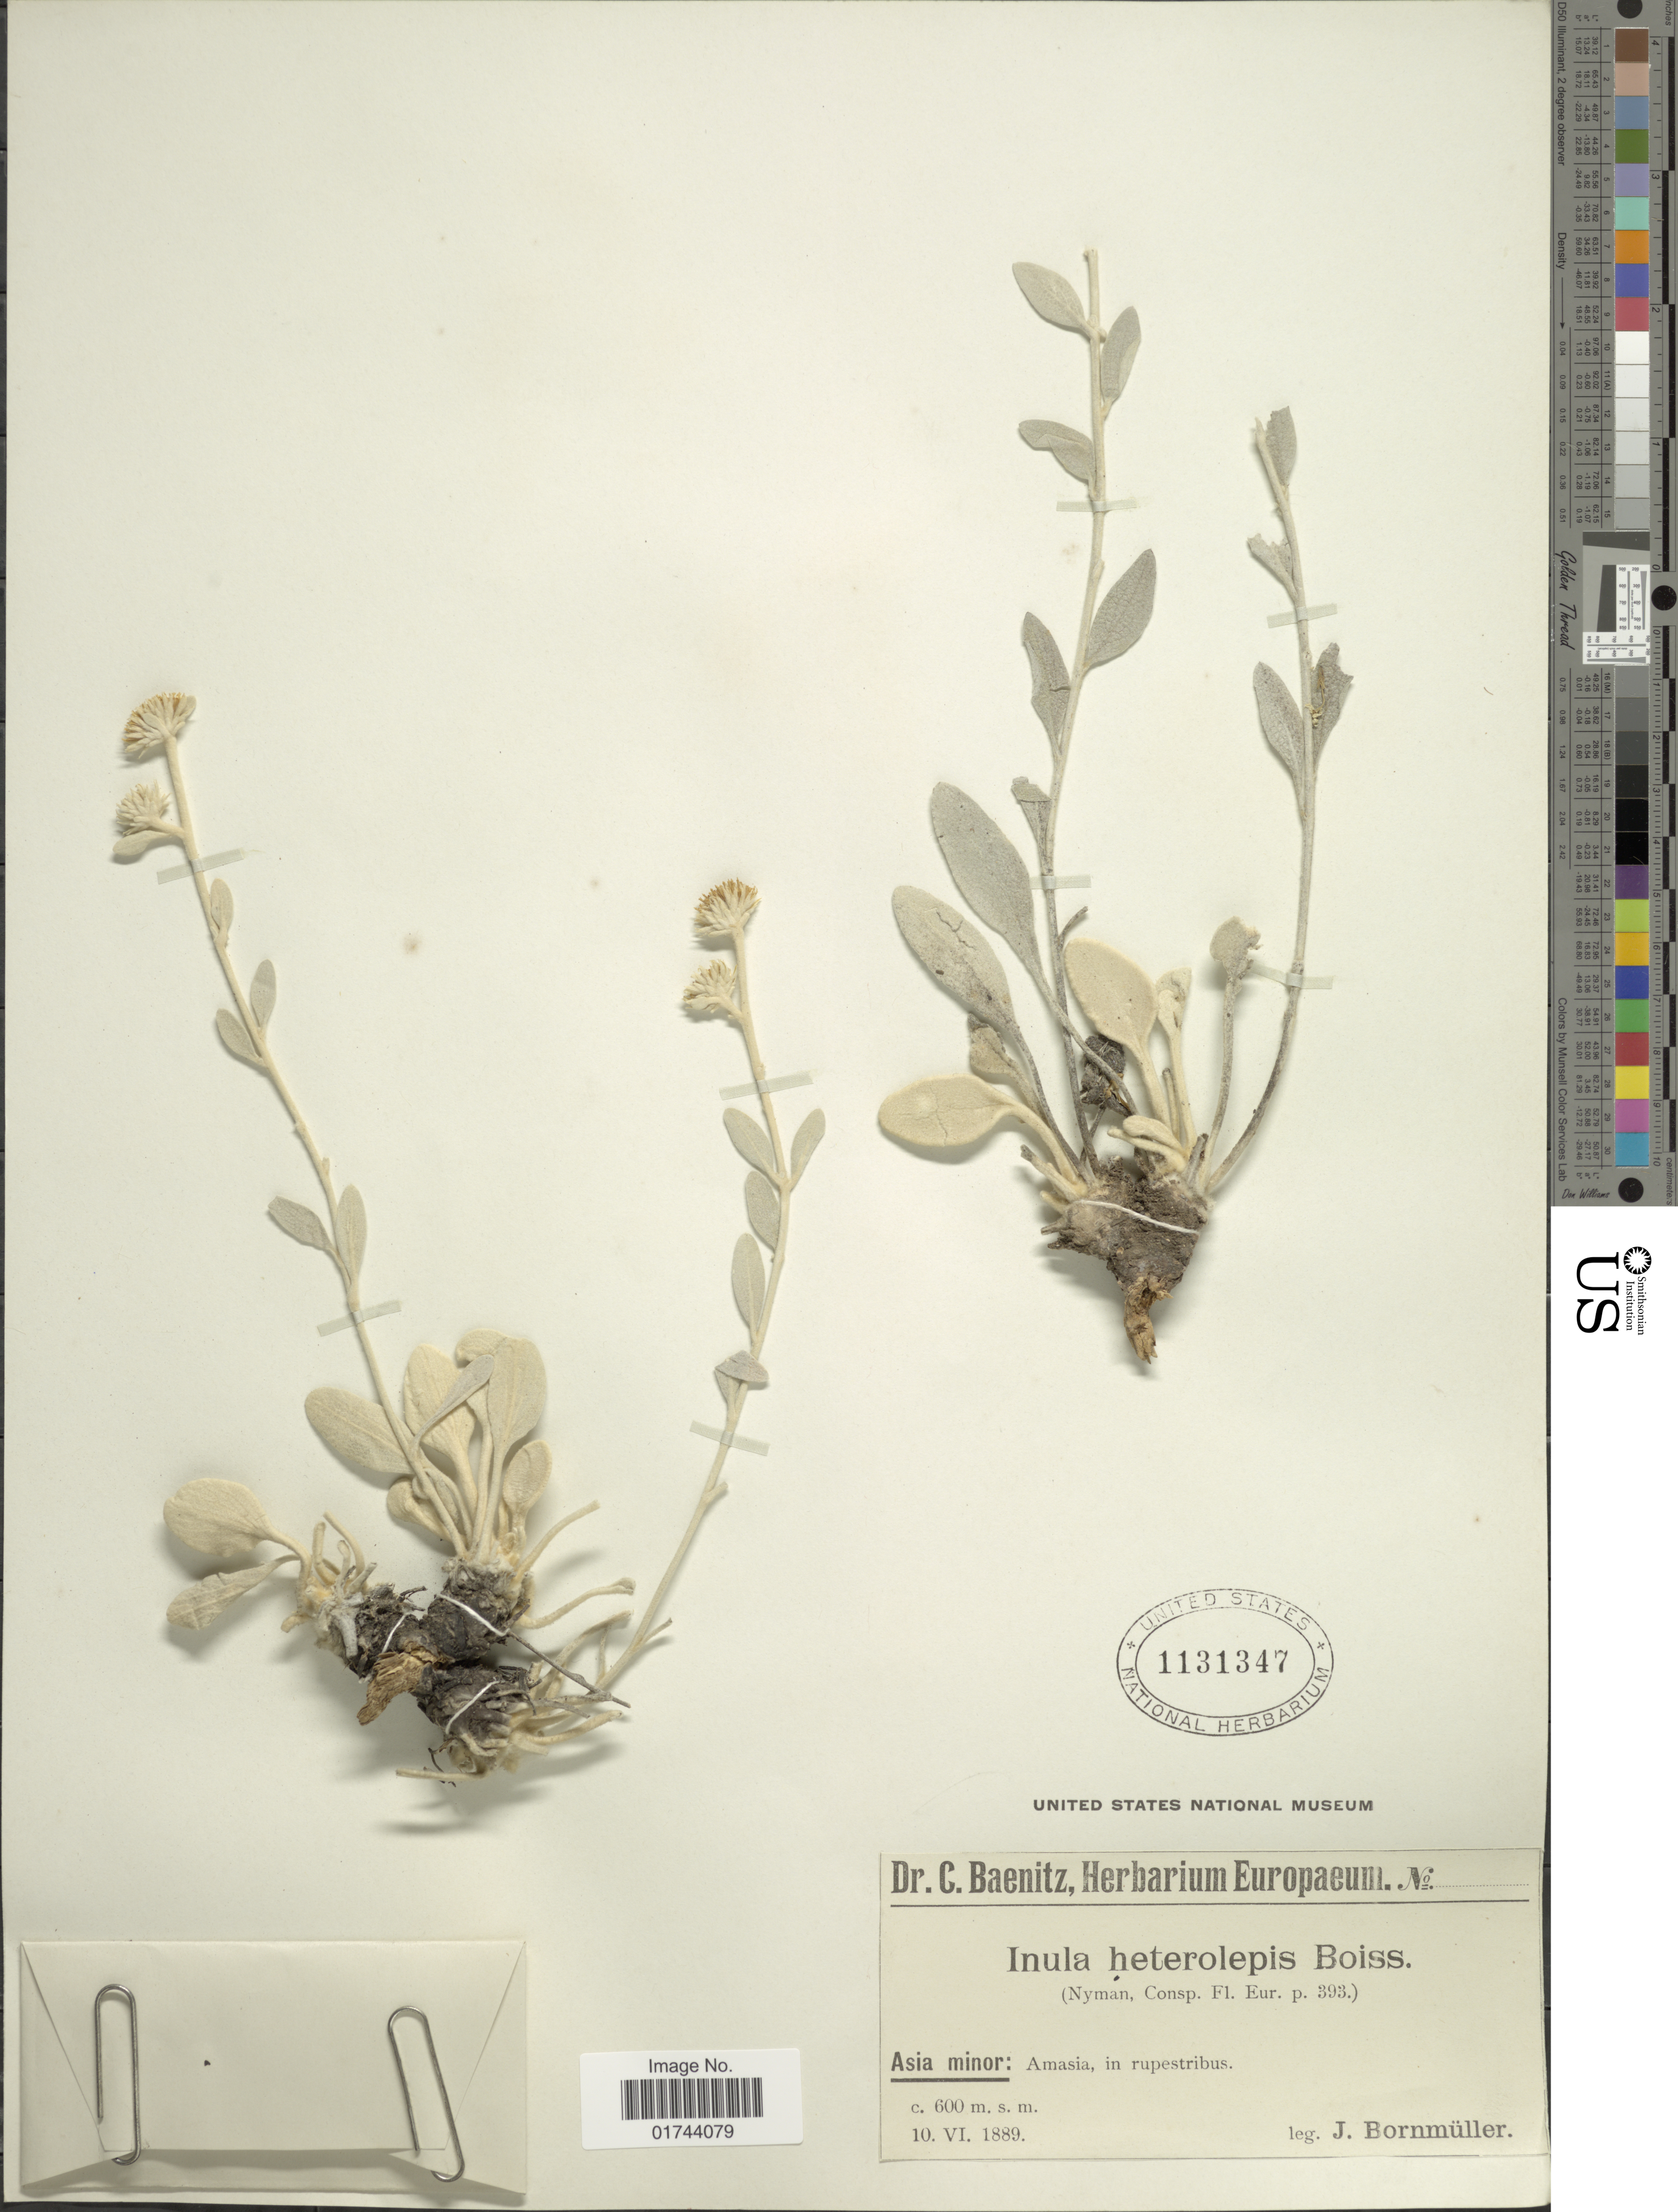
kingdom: Plantae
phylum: Tracheophyta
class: Magnoliopsida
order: Asterales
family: Asteraceae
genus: Inula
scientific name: Inula heterolepis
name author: Boiss.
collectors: J. Bornmüller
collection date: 1889-06-10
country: Turkey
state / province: Amasya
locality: Asia Minor: Amasia, in rupestribus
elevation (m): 600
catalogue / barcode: US 1131347